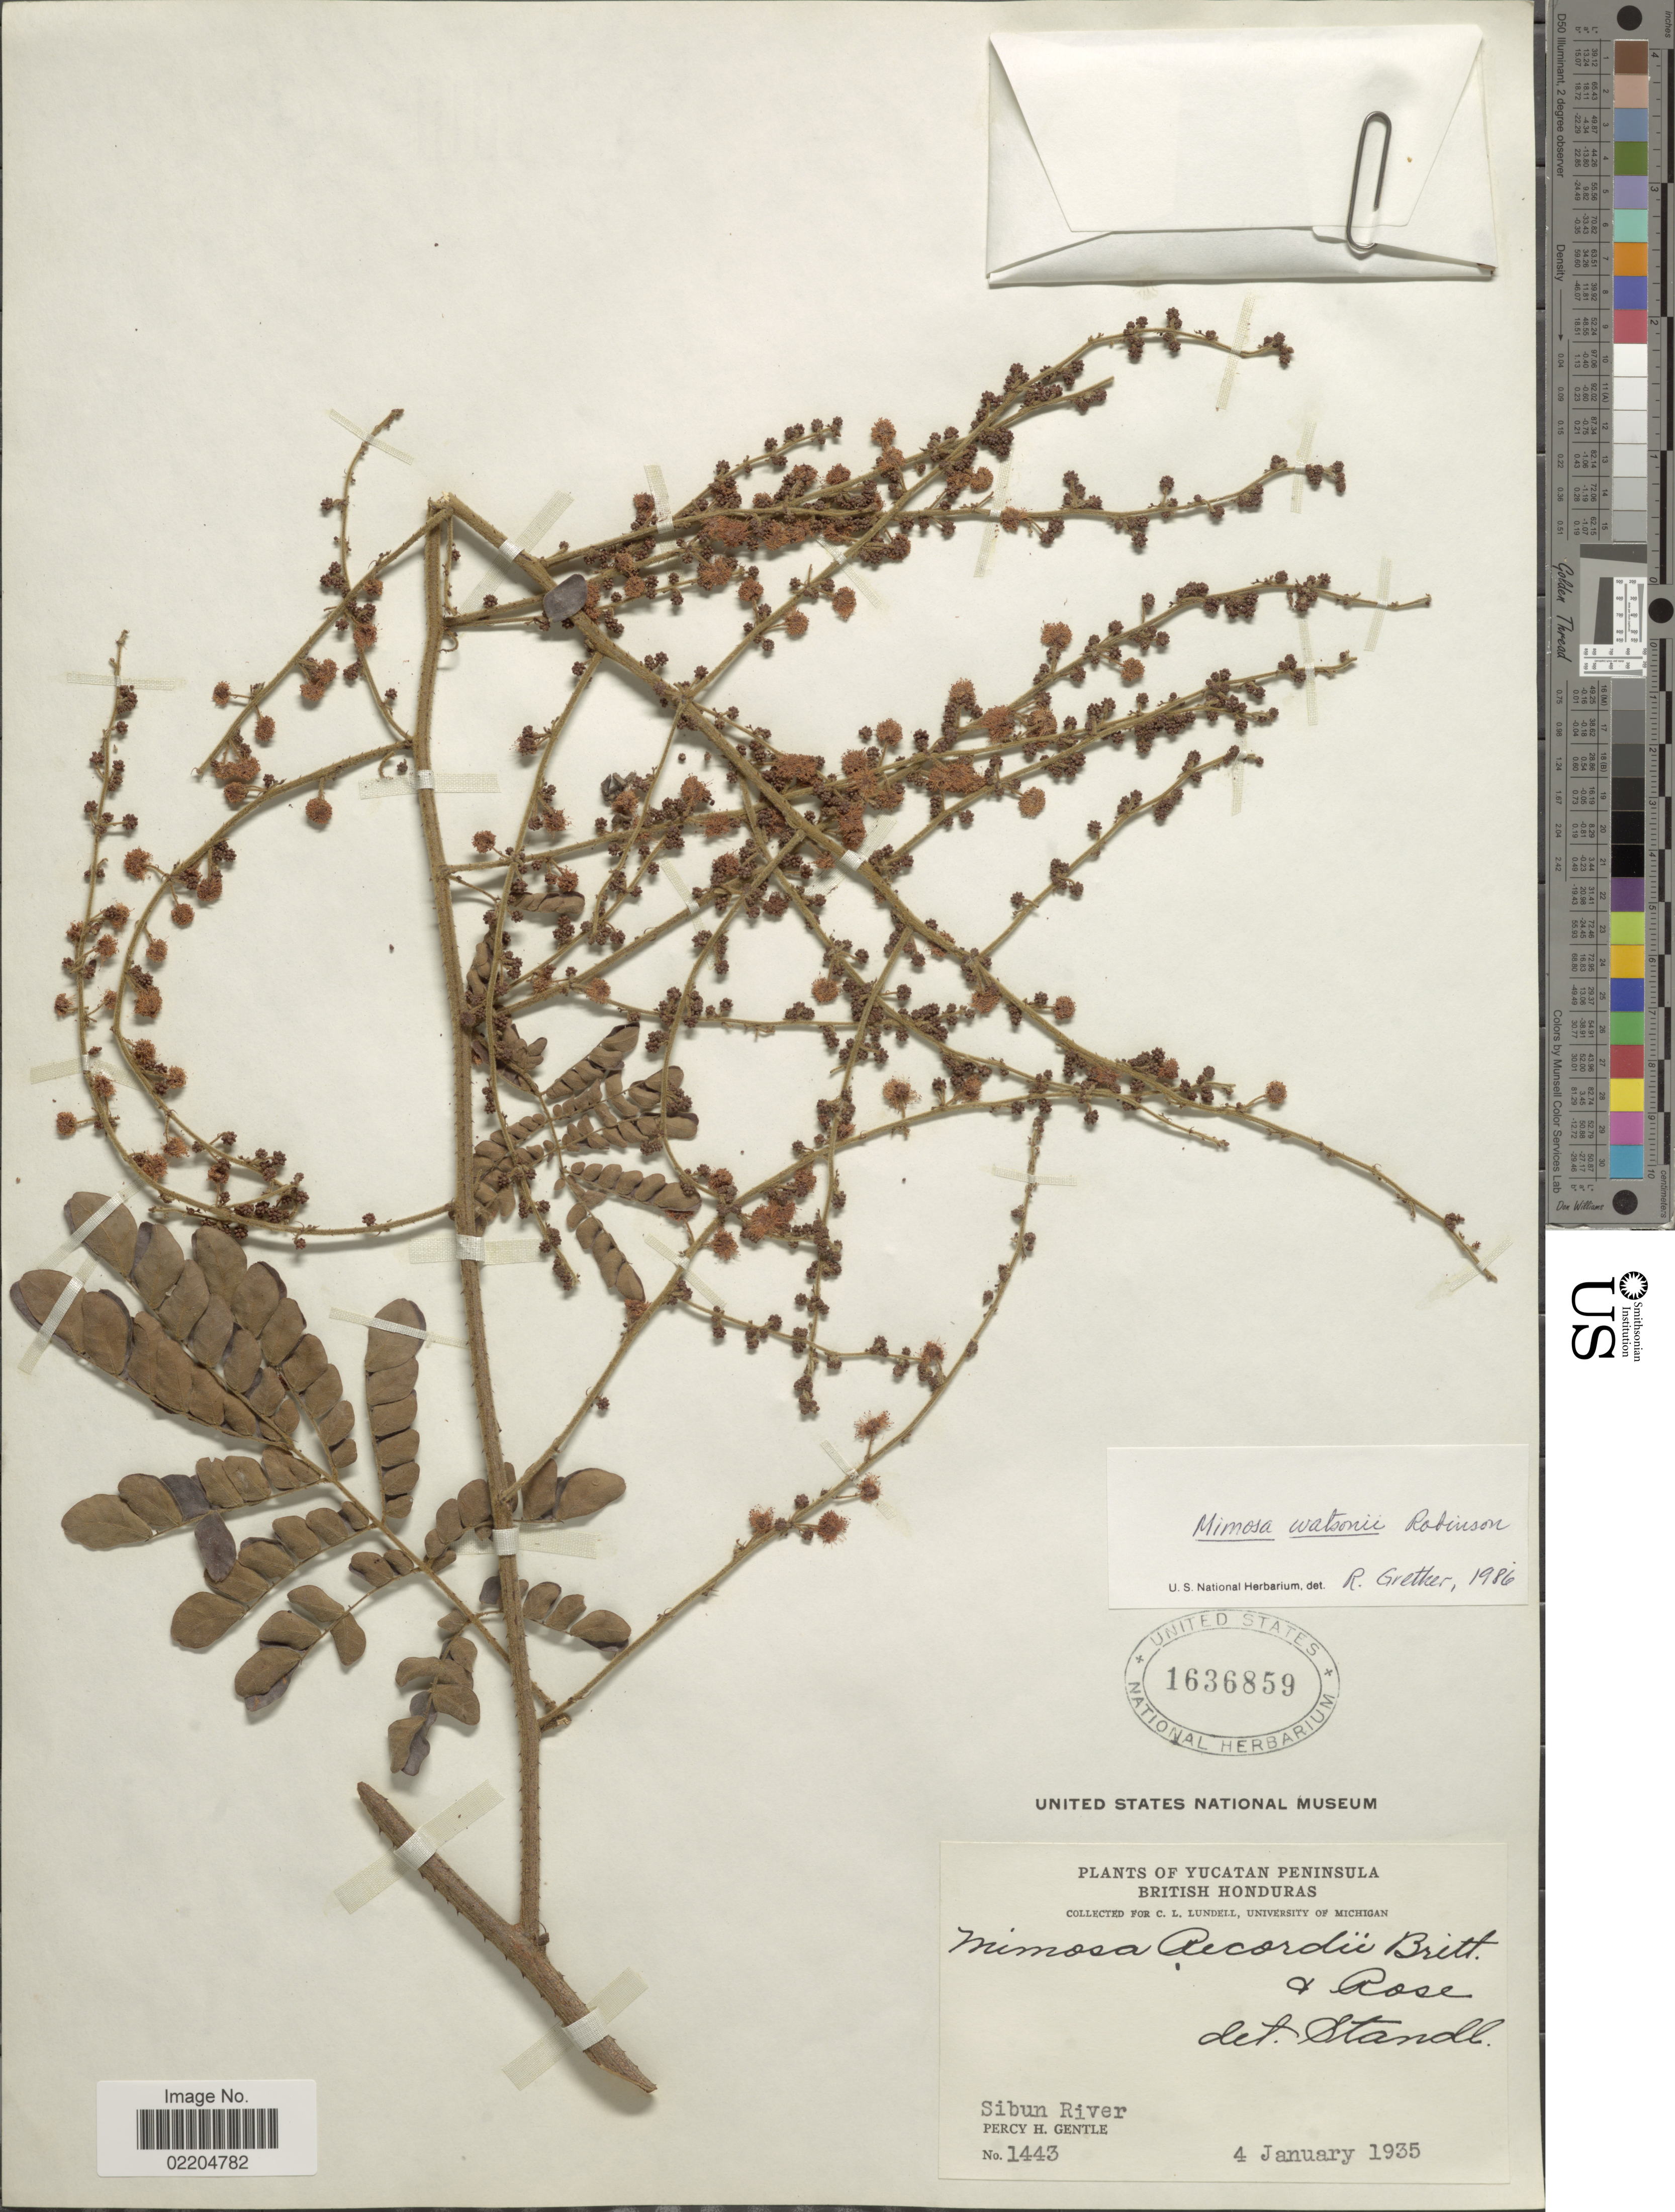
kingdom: Plantae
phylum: Tracheophyta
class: Magnoliopsida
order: Fabales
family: Fabaceae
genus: Mimosa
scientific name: Mimosa watsonii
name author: B.L. Rob.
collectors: P. H. Gentle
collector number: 1443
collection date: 1935-01-04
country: Belize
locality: Yucatan. British Honduras, Sibun River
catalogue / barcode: US 1636859